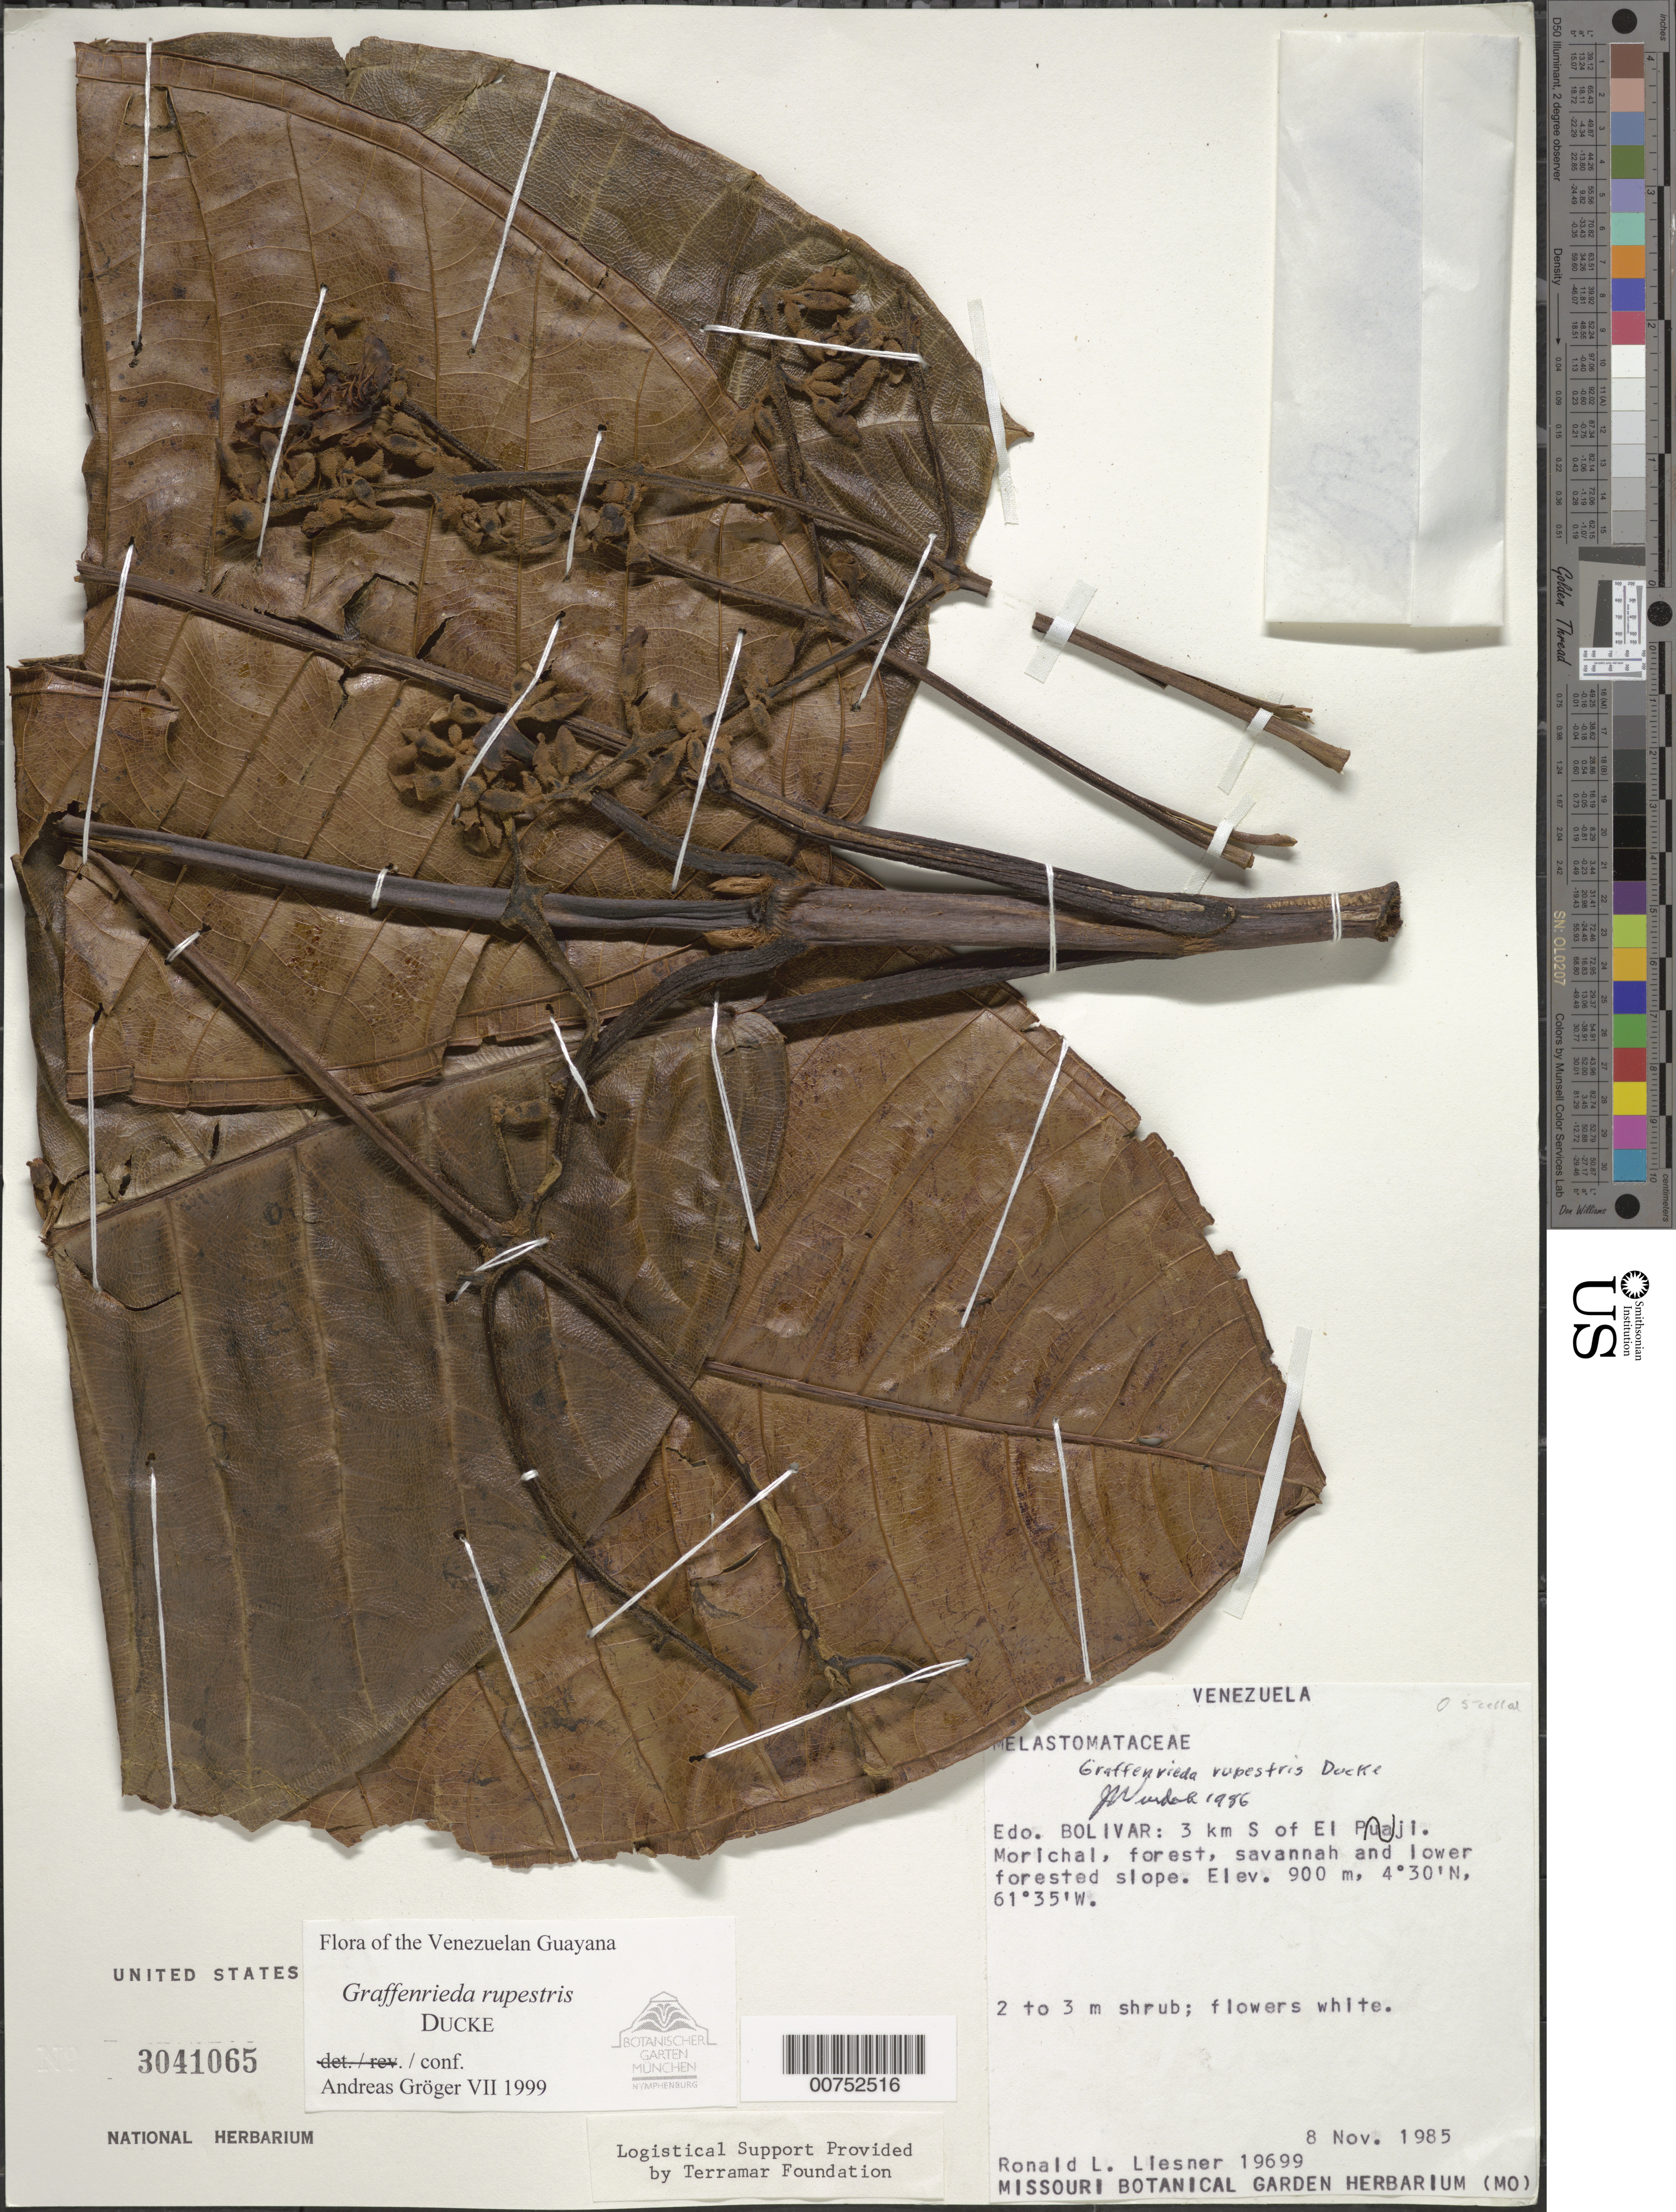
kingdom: Plantae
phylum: Tracheophyta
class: Magnoliopsida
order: Myrtales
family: Melastomataceae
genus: Graffenrieda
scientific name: Graffenrieda rupestris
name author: Ducke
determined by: Gröger, A.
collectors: R. L. Liesner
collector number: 19699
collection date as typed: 8-Nov-85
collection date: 1985-11-08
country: Venezuela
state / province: Bolívar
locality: El Pauji, 3 km S of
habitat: Morichal, forest, savanna and lower forested slope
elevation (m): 900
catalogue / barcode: US 3041065